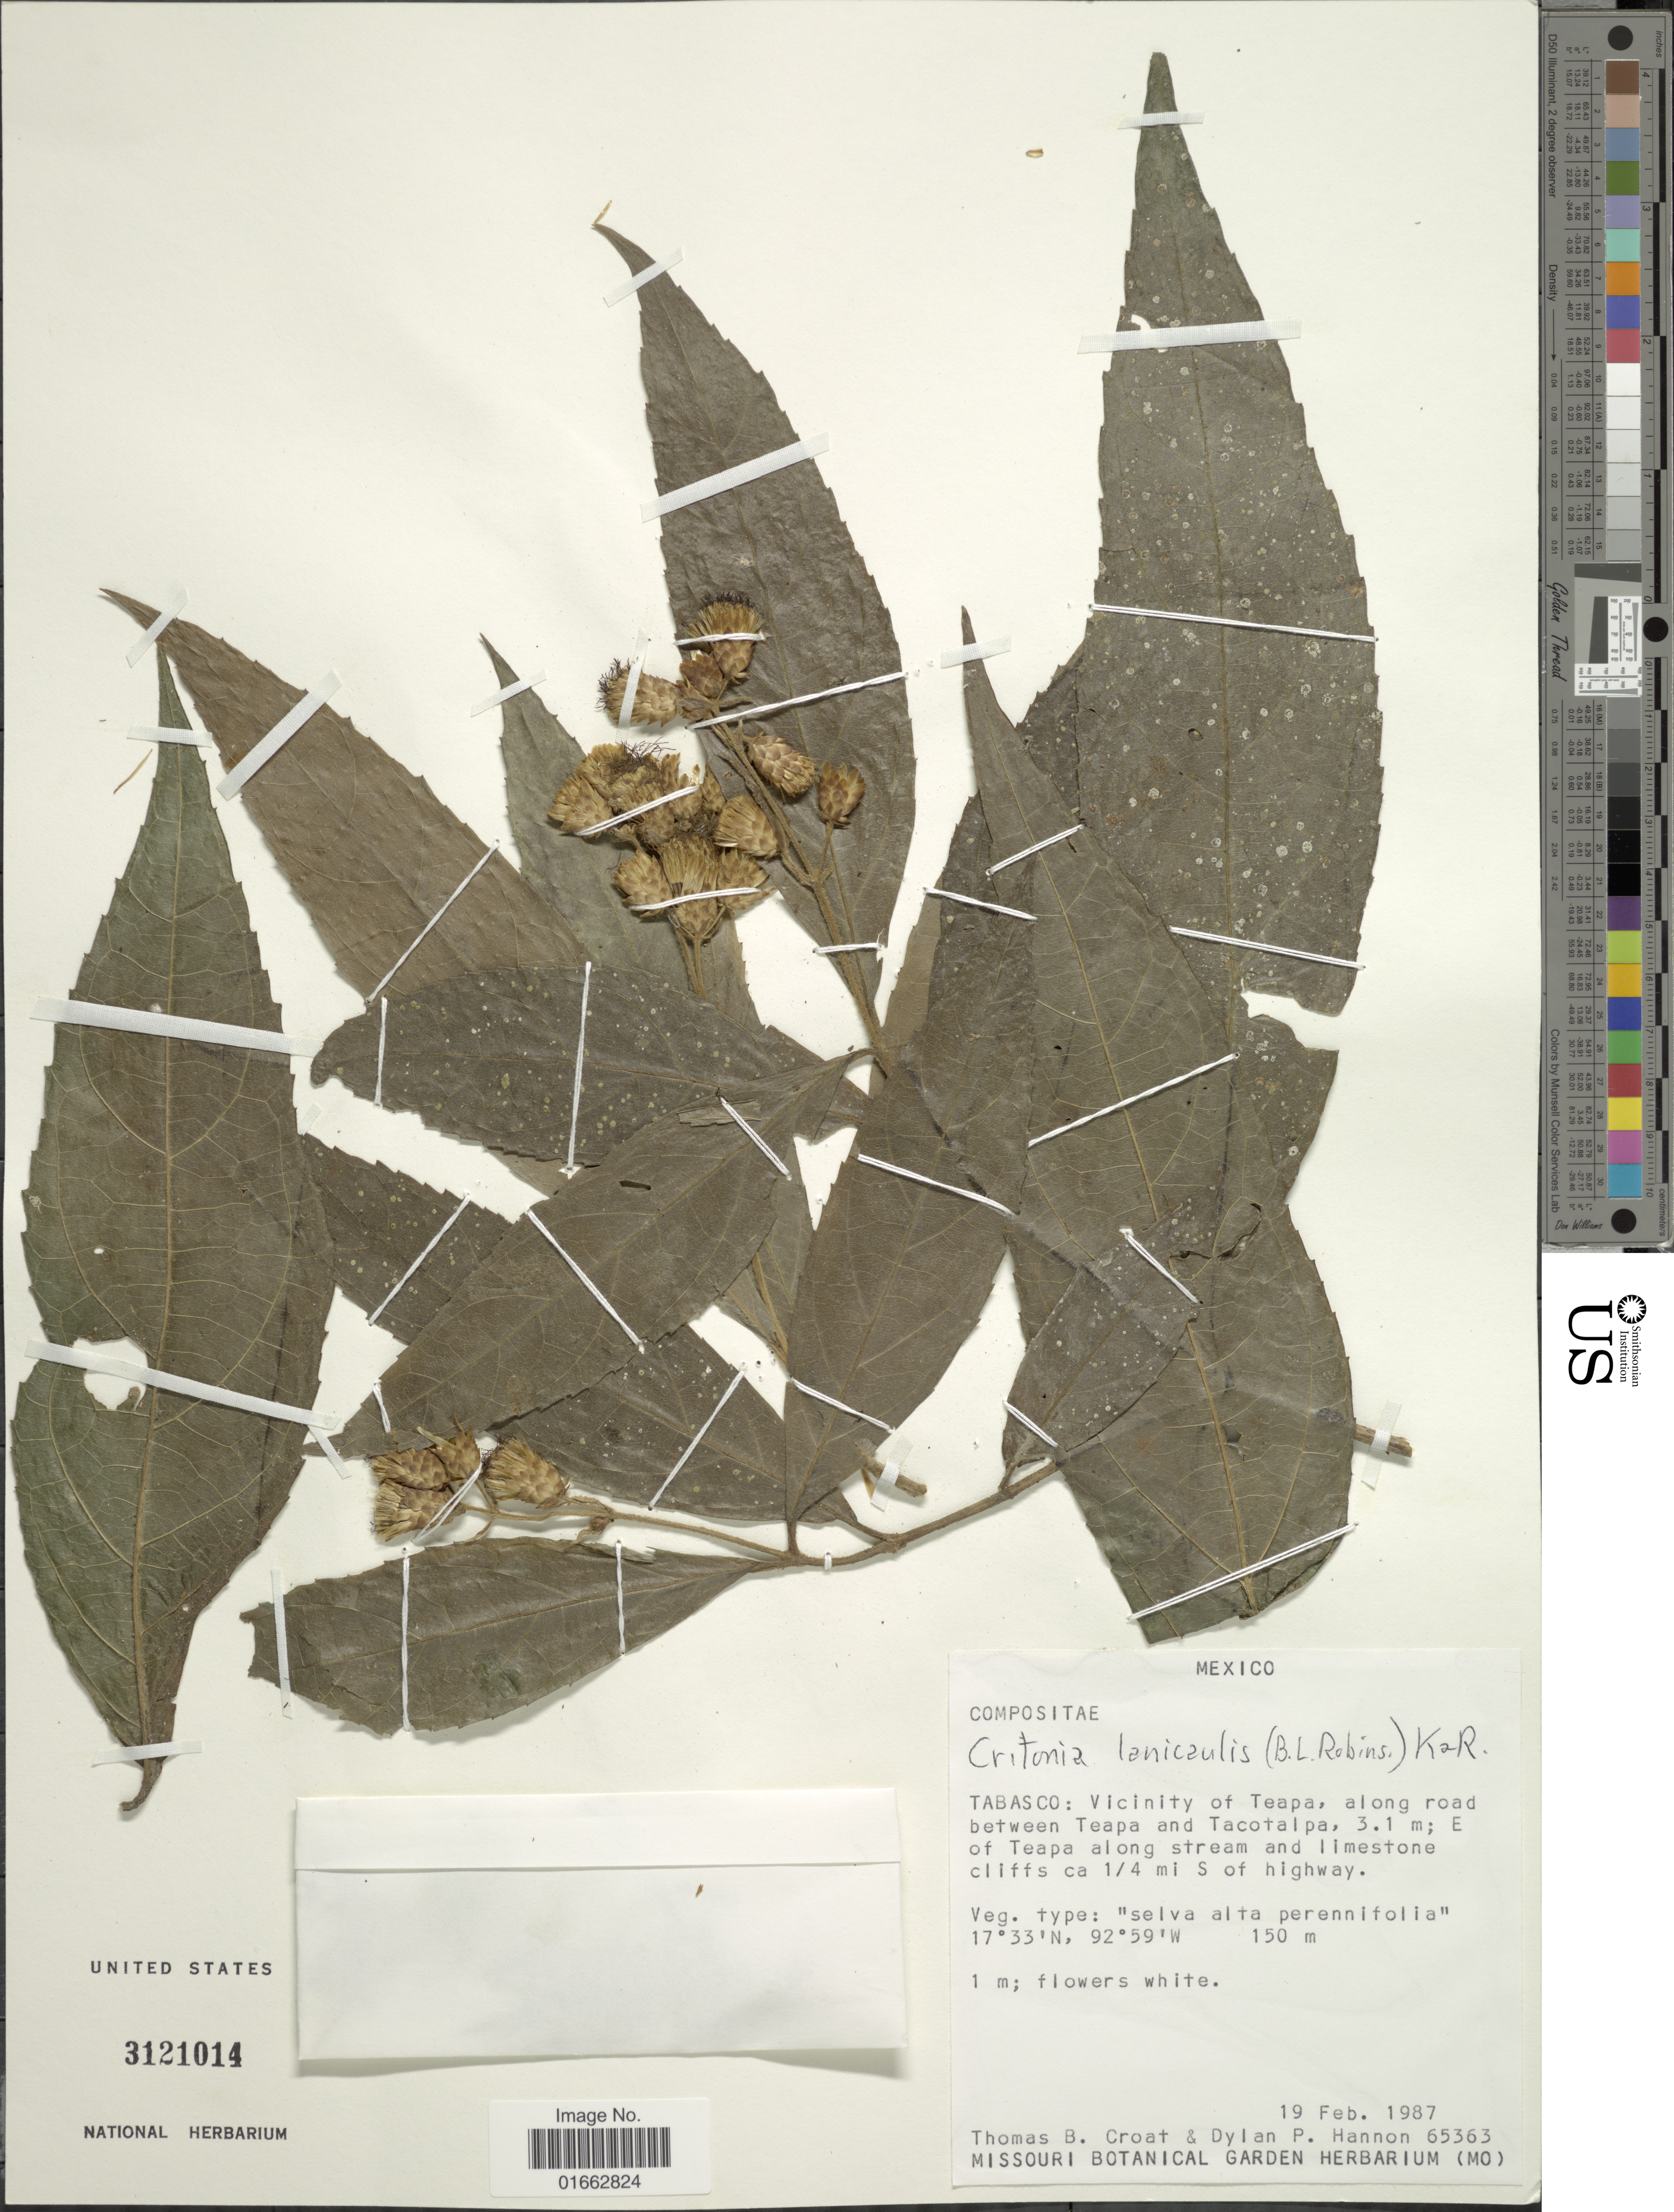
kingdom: Plantae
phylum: Tracheophyta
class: Magnoliopsida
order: Asterales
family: Asteraceae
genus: Critonia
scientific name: Critonia lanicaulis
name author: (B.L. Rob.) R.M. King & H. Rob.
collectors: T. B. Croat & D. Hannon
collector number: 65363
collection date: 1987-02-19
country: Mexico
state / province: Tabasco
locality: Vicinity of Teapa, along road betweenTeapa and Tacotalpa, 3.1 m; E of Teapa along stream and limestone cliffs ca ¼ mi S of highway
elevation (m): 150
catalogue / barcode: US 3121014